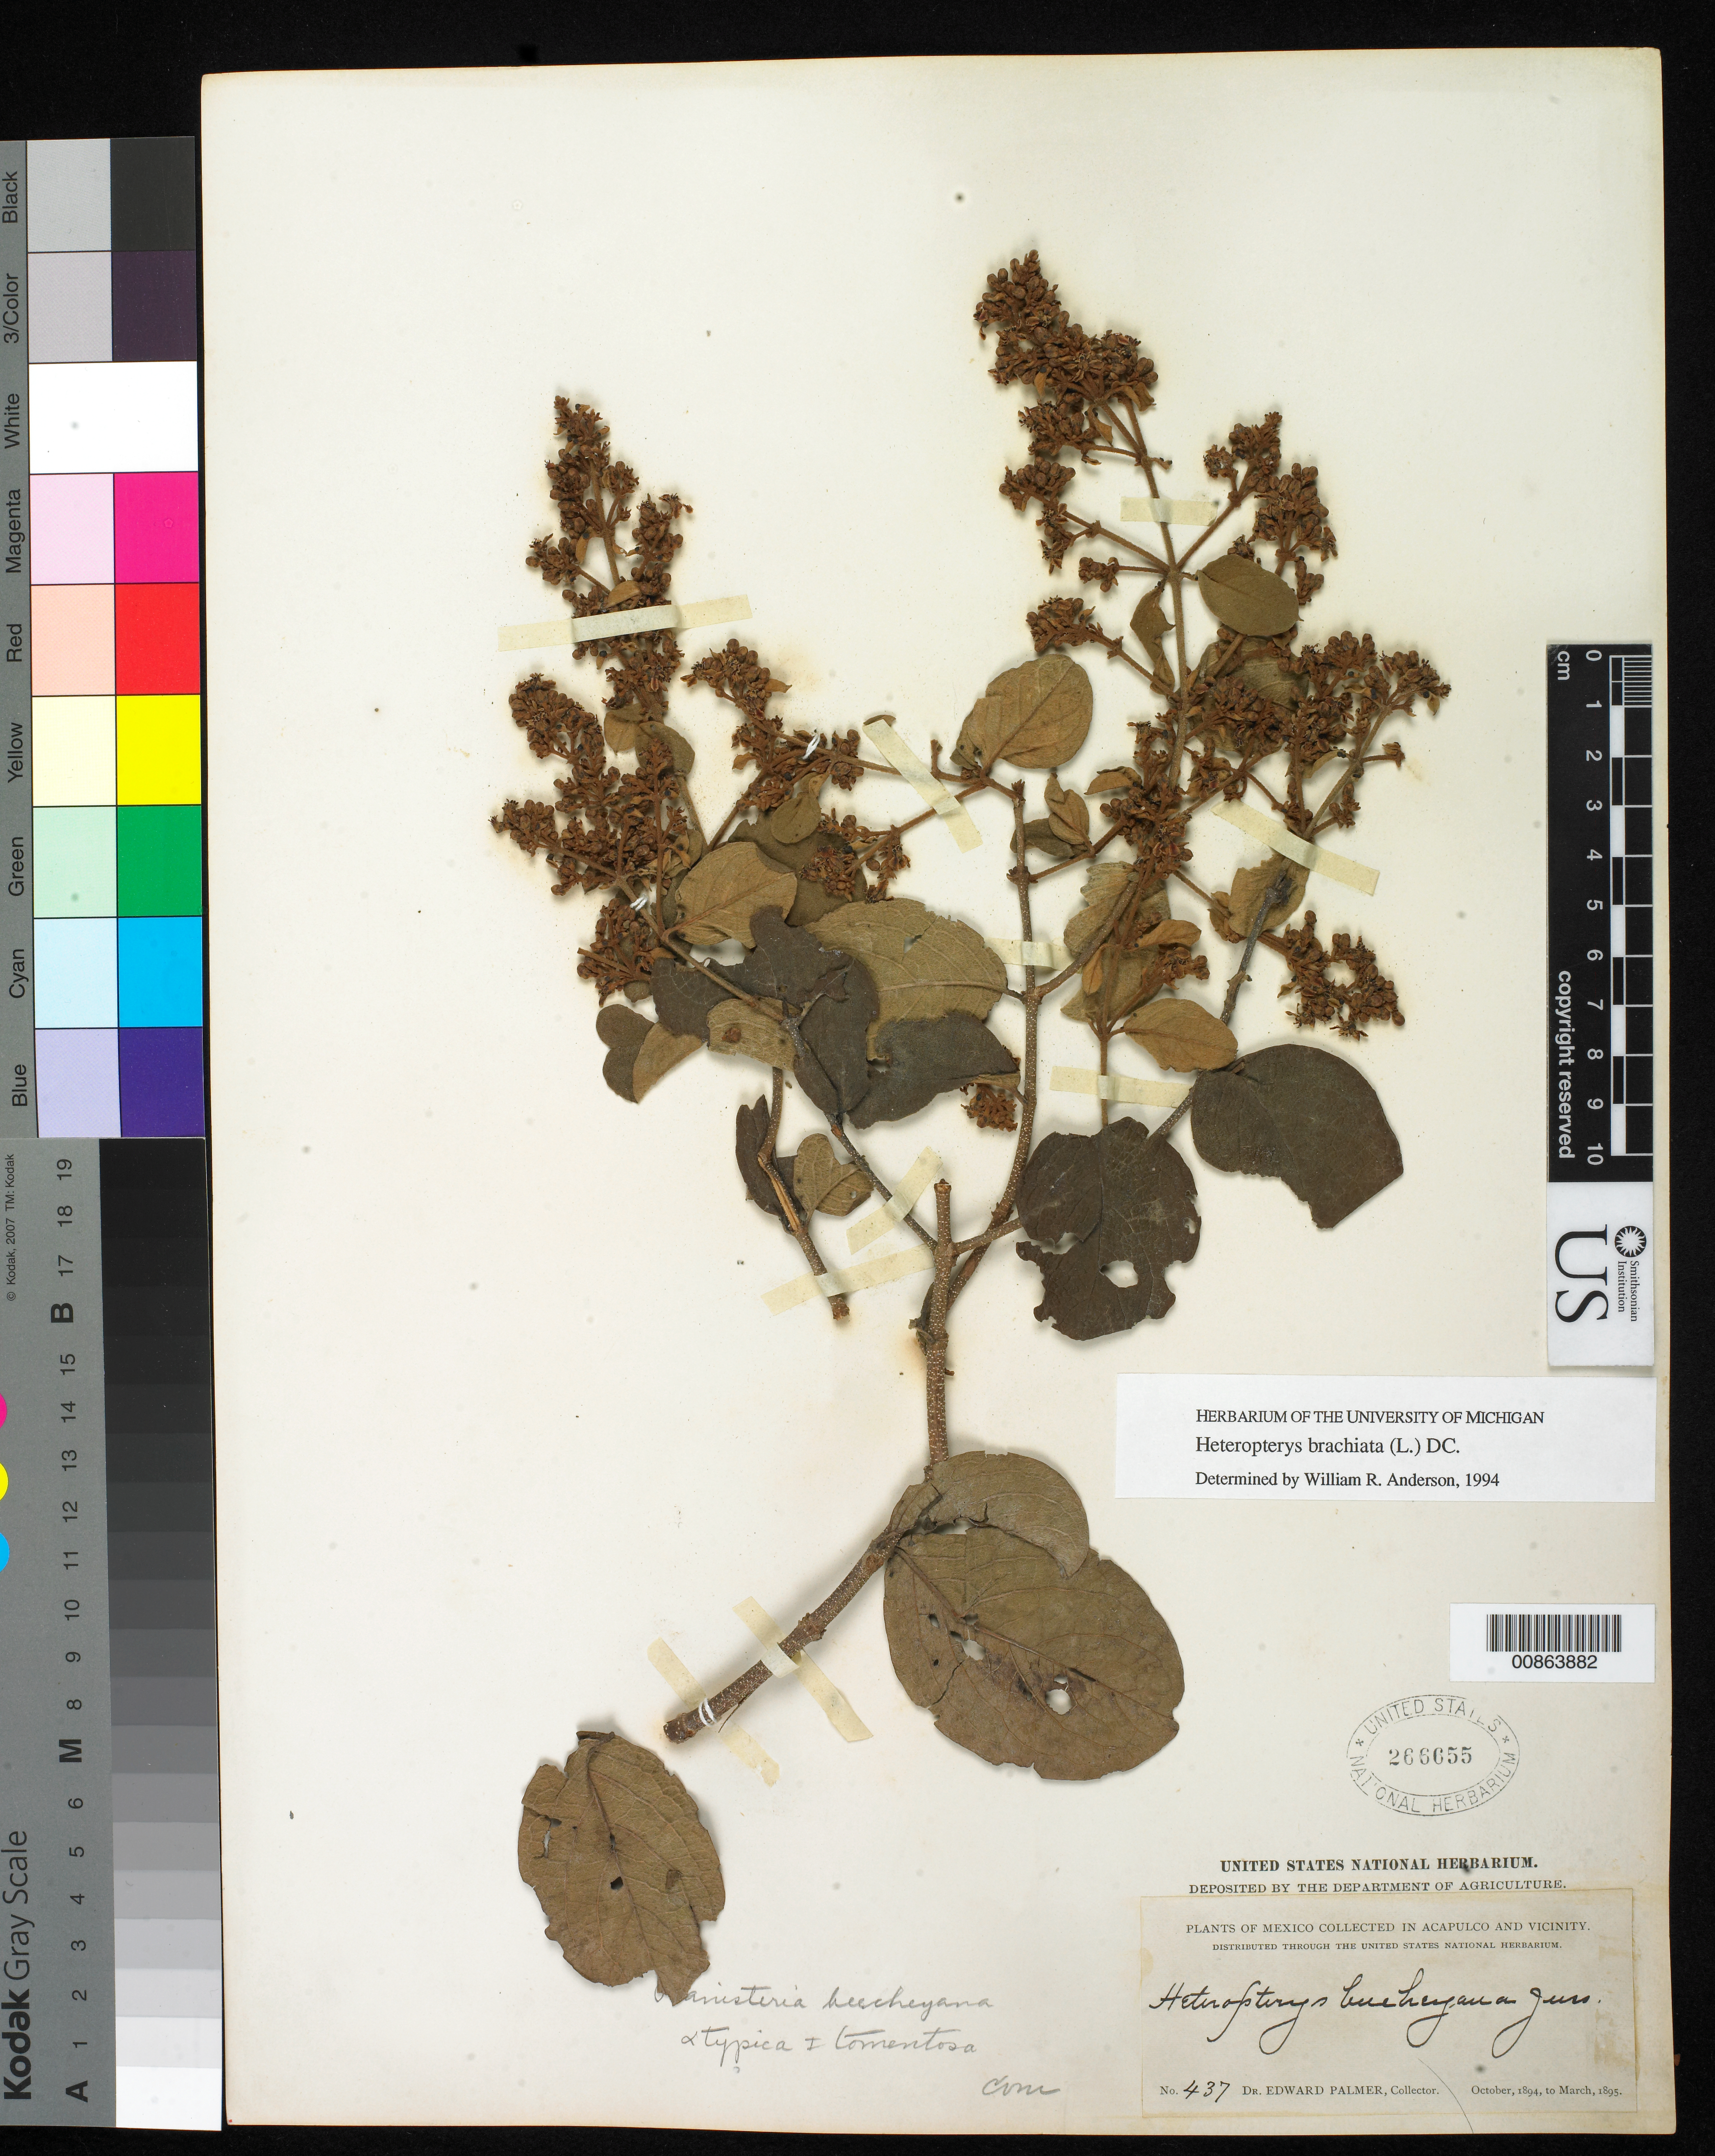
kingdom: Plantae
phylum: Tracheophyta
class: Magnoliopsida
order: Malpighiales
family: Malpighiaceae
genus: Heteropterys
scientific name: Heteropterys brachiata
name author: (L.) DC.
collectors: E. Palmer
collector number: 437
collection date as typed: Oct 1894 to -- Mar 1895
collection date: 1894-10/1895-03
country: Mexico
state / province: Guerrero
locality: Acapulco, Guerrero and vicinity.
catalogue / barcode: US 266655